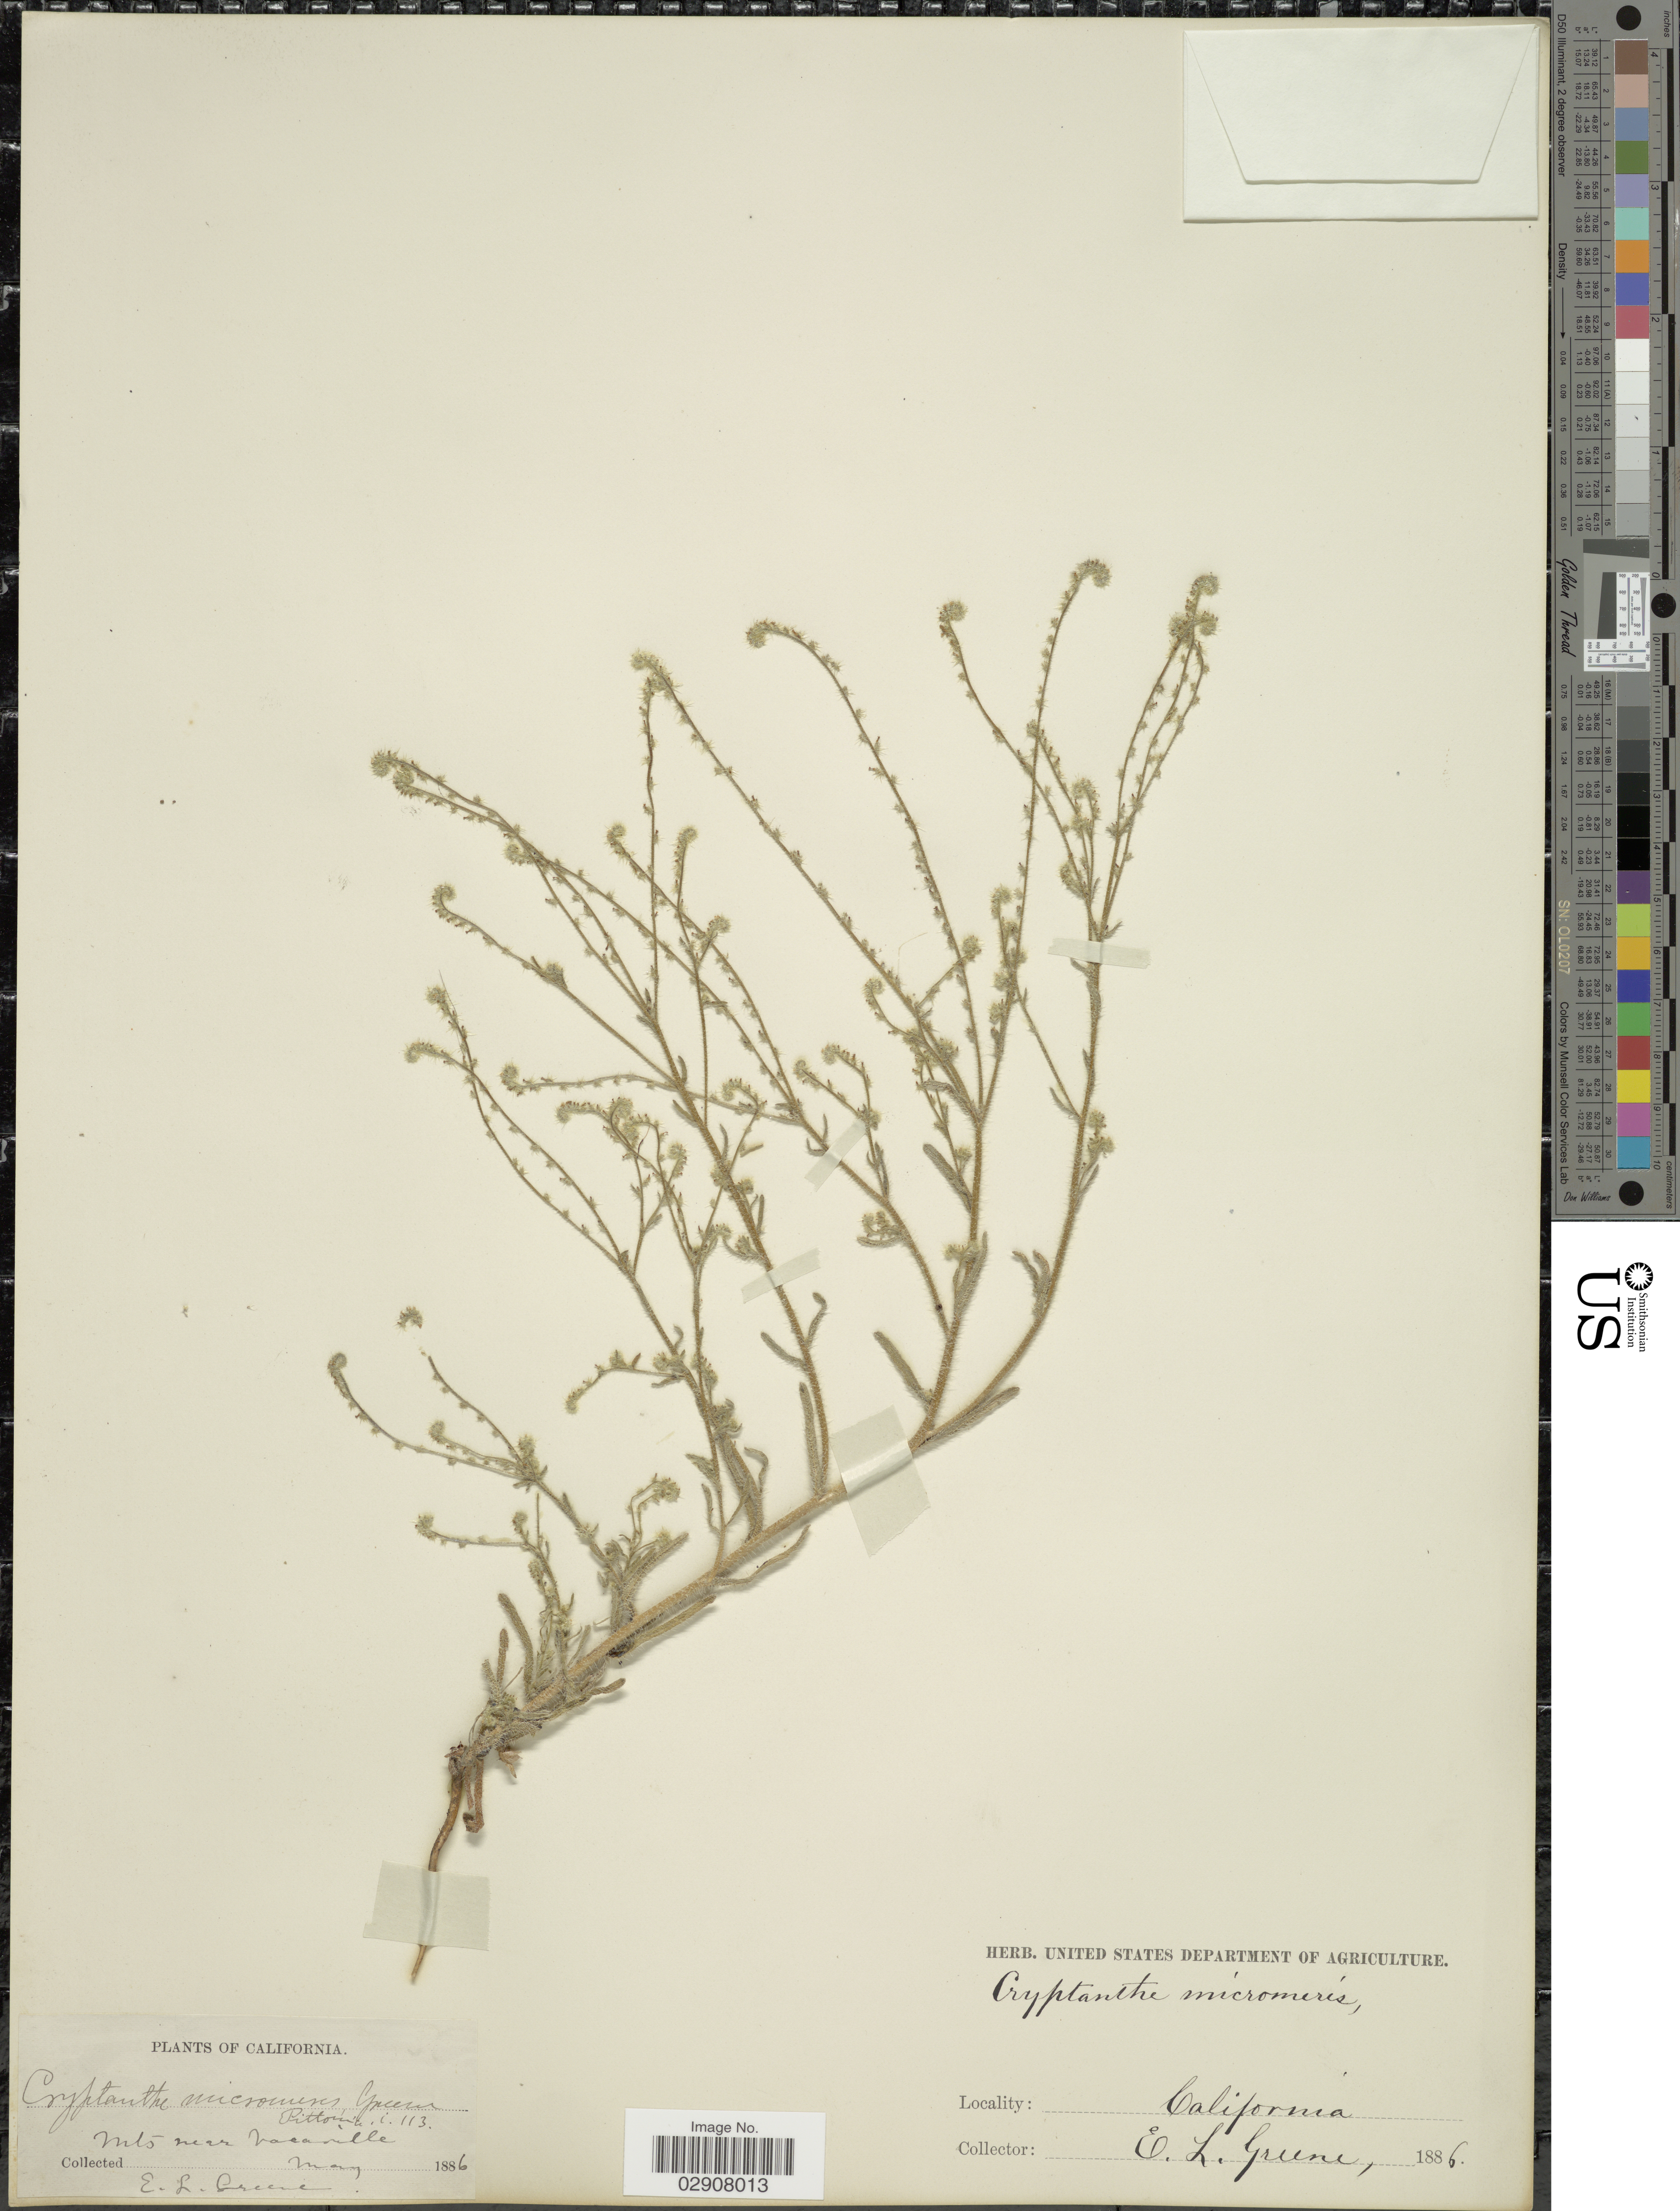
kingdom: Plantae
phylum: Tracheophyta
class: Magnoliopsida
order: Boraginales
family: Boraginaceae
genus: Cryptantha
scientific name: Cryptantha micromeres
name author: (A. Gray) S.W. Greene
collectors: E. L. Greene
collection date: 1886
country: United States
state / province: California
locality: Mts. near Zacaville.